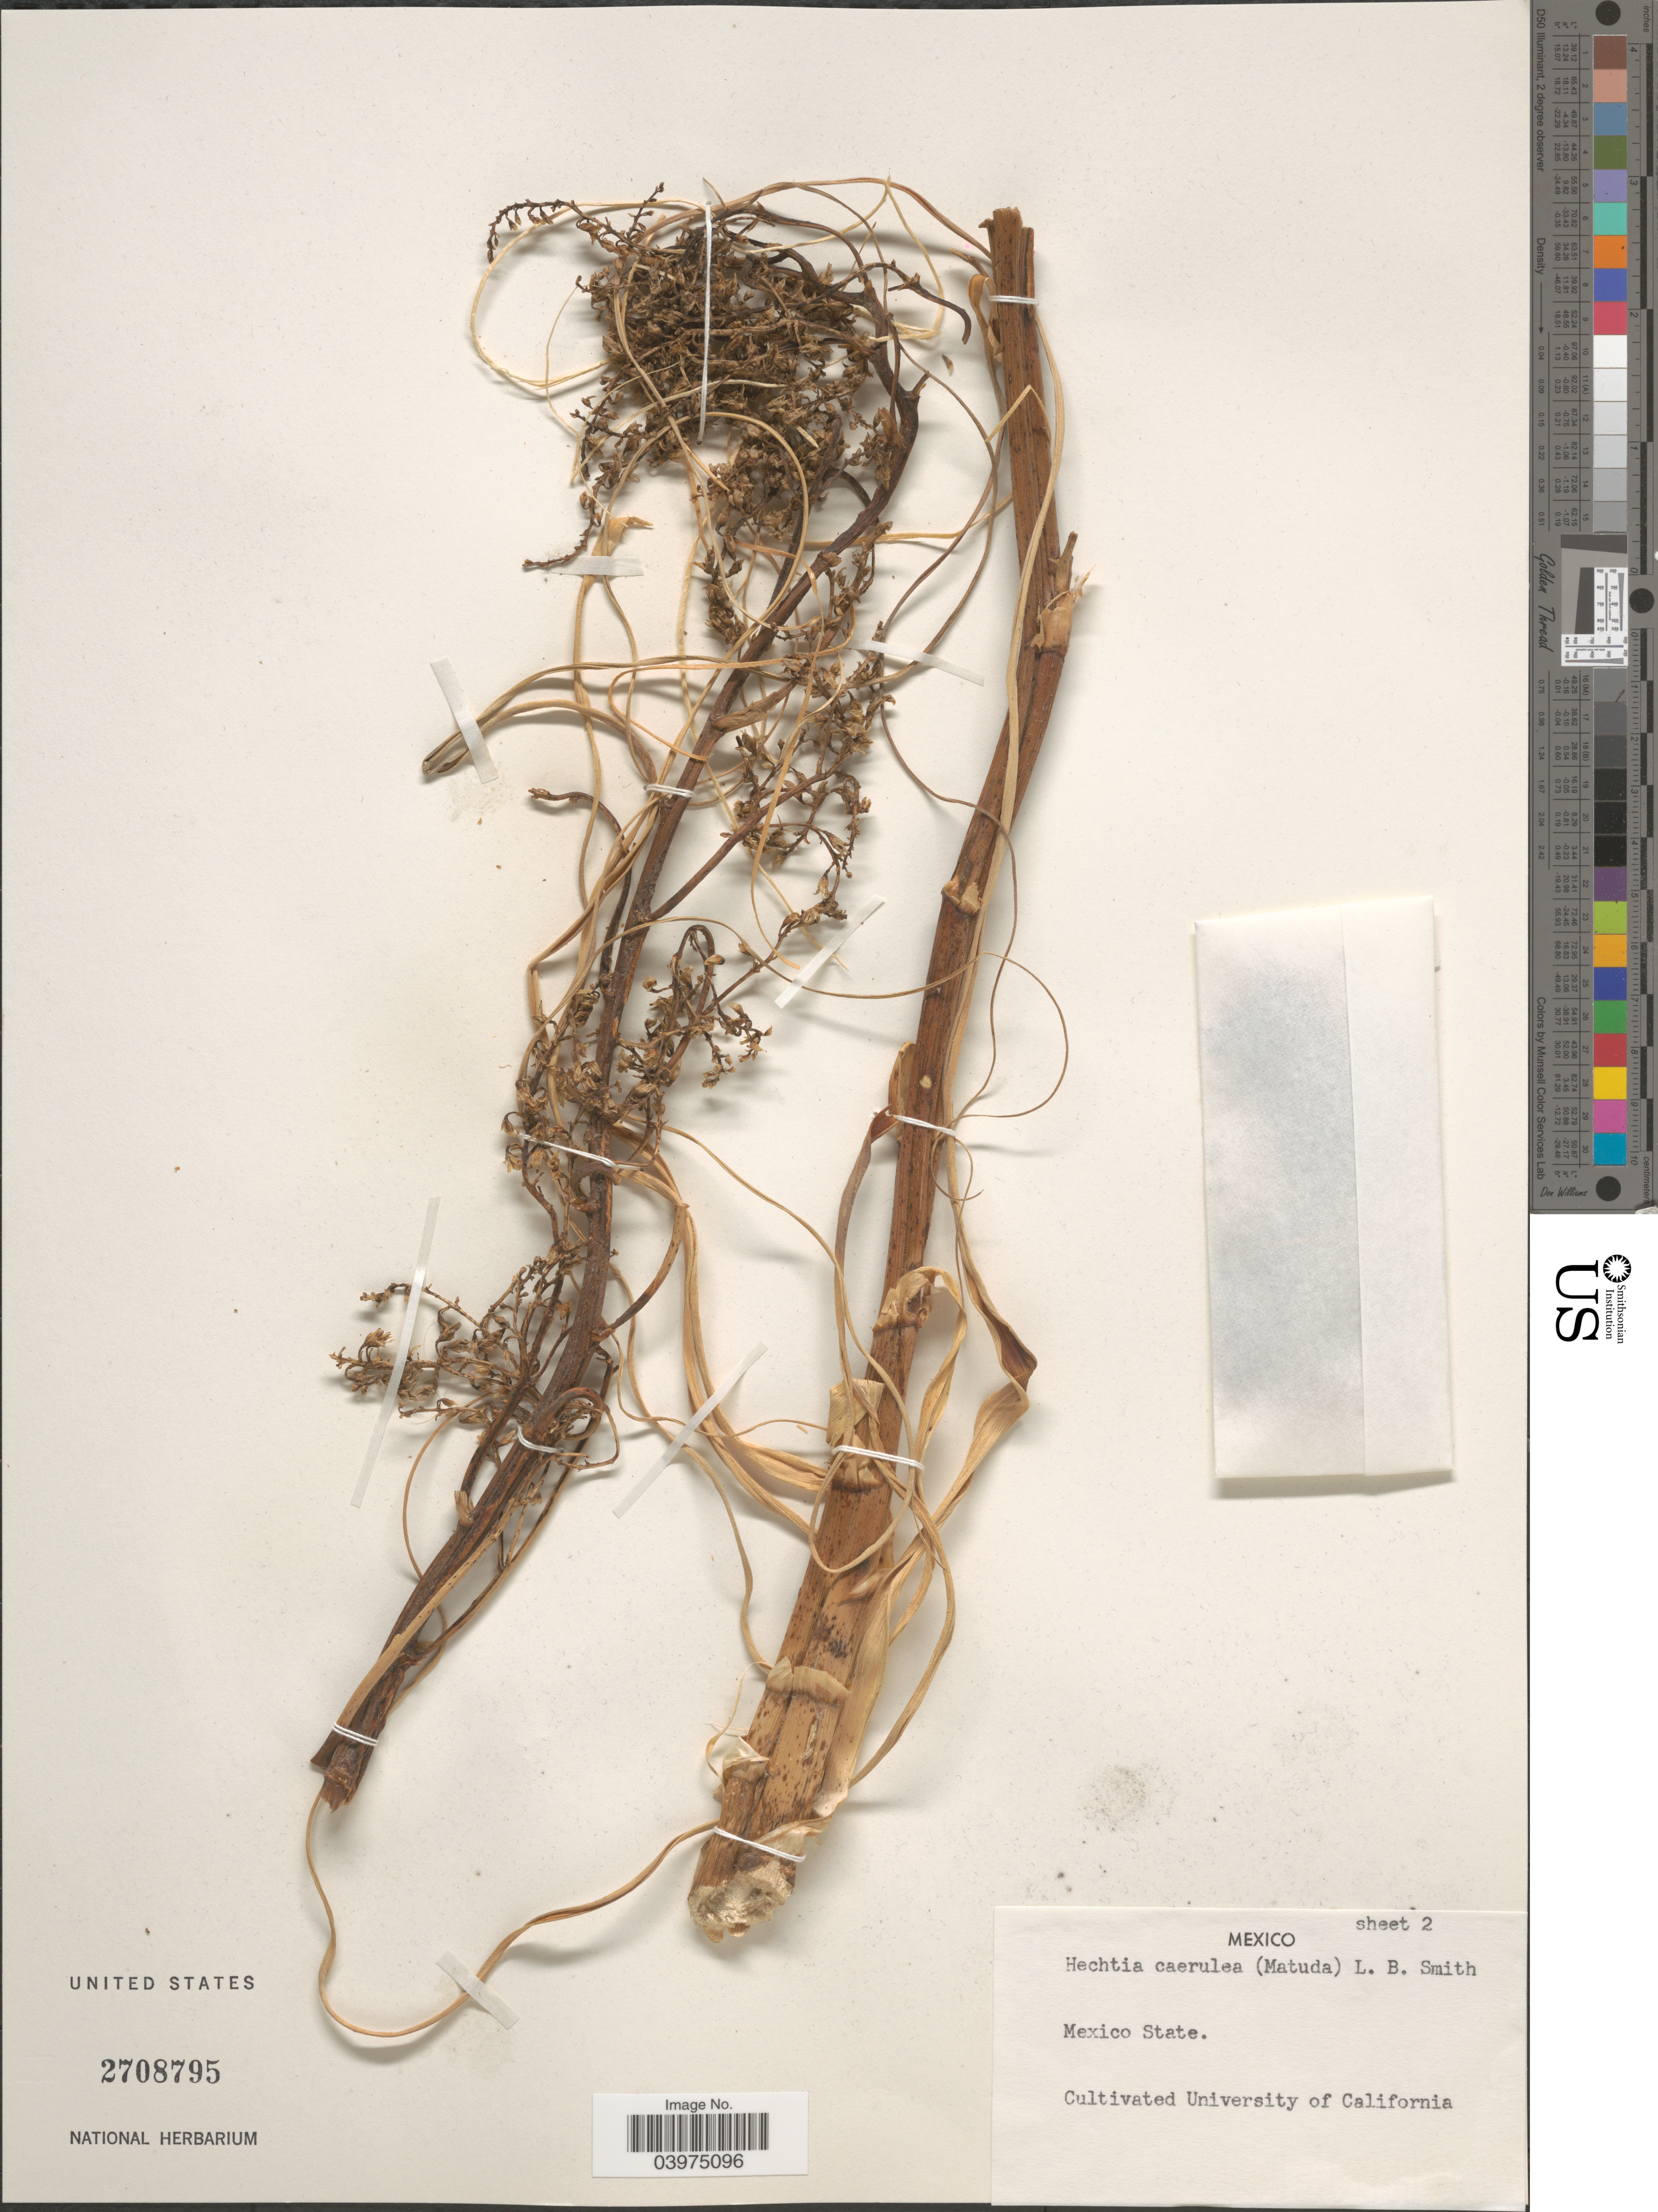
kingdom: Plantae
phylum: Tracheophyta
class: Liliopsida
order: Poales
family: Bromeliaceae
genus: Hechtia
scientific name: Hechtia caerulea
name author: (Matuda) L.B. Sm.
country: United States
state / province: California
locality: University of California.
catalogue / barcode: US 2708795